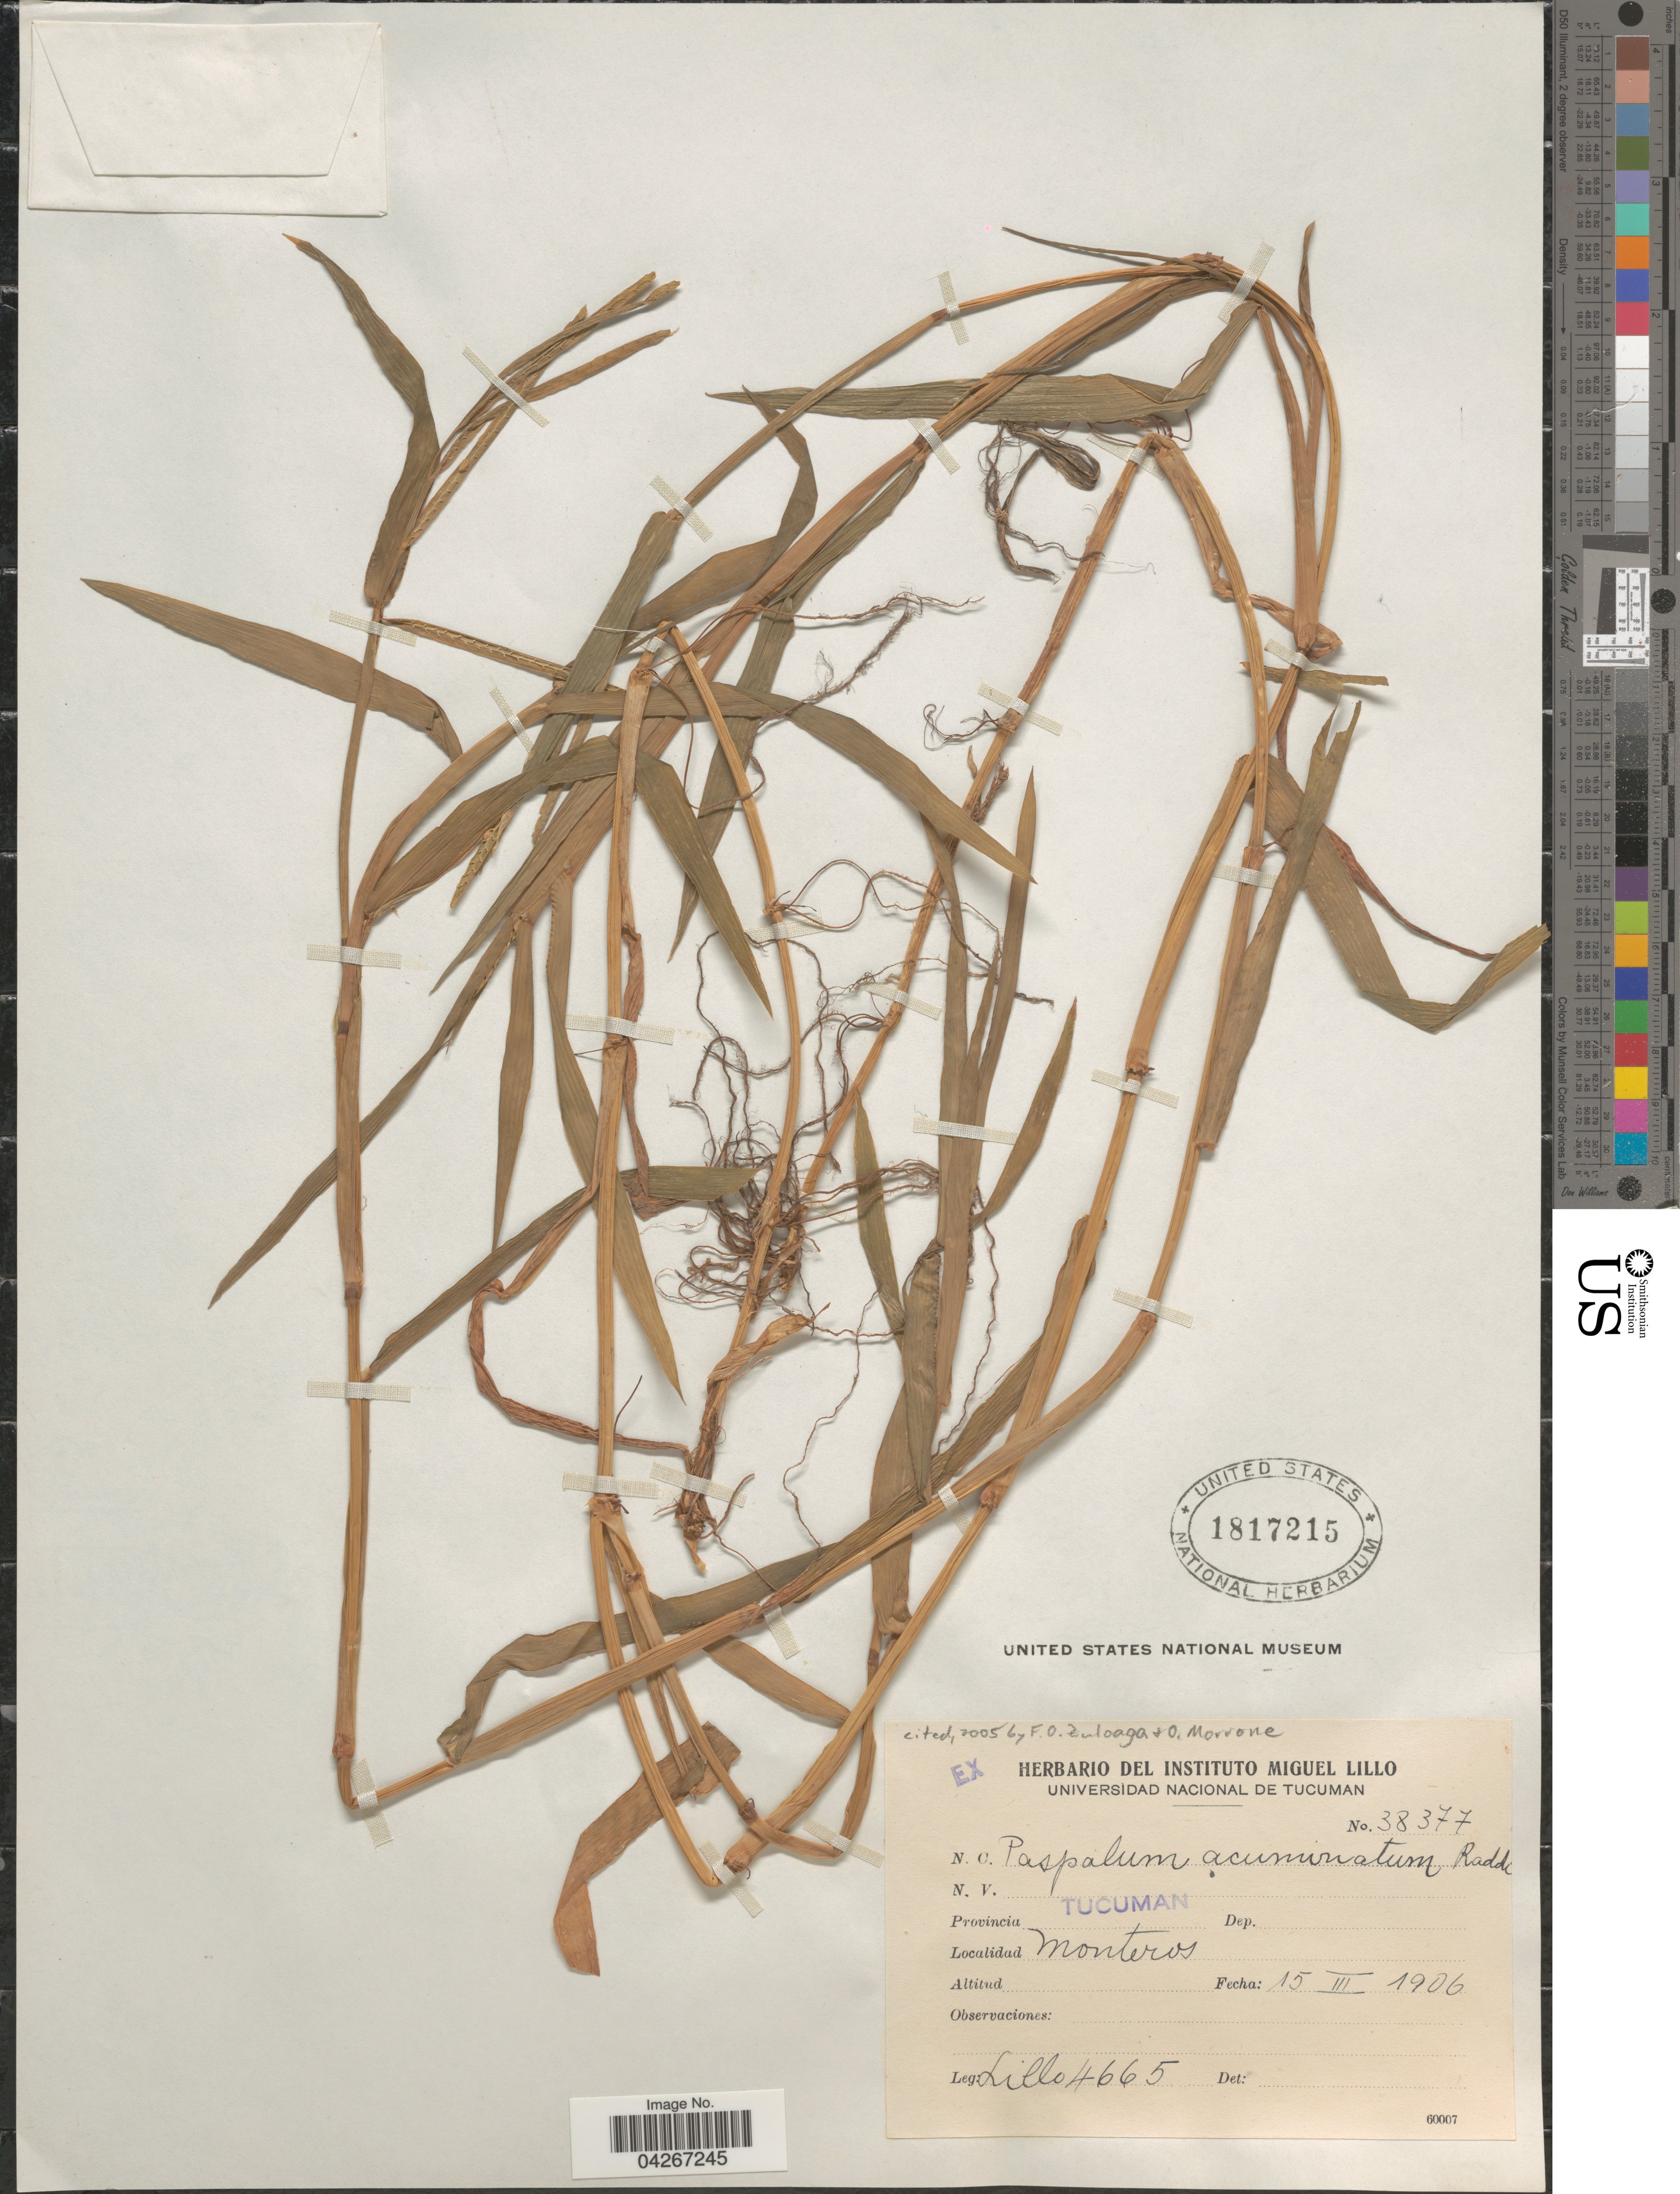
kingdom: Plantae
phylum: Tracheophyta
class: Liliopsida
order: Poales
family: Poaceae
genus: Paspalum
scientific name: Paspalum acuminatum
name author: Raddi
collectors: M. Lillo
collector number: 4665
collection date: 1906-03-15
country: Argentina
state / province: Tucuman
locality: Monteros.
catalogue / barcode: US 1817215